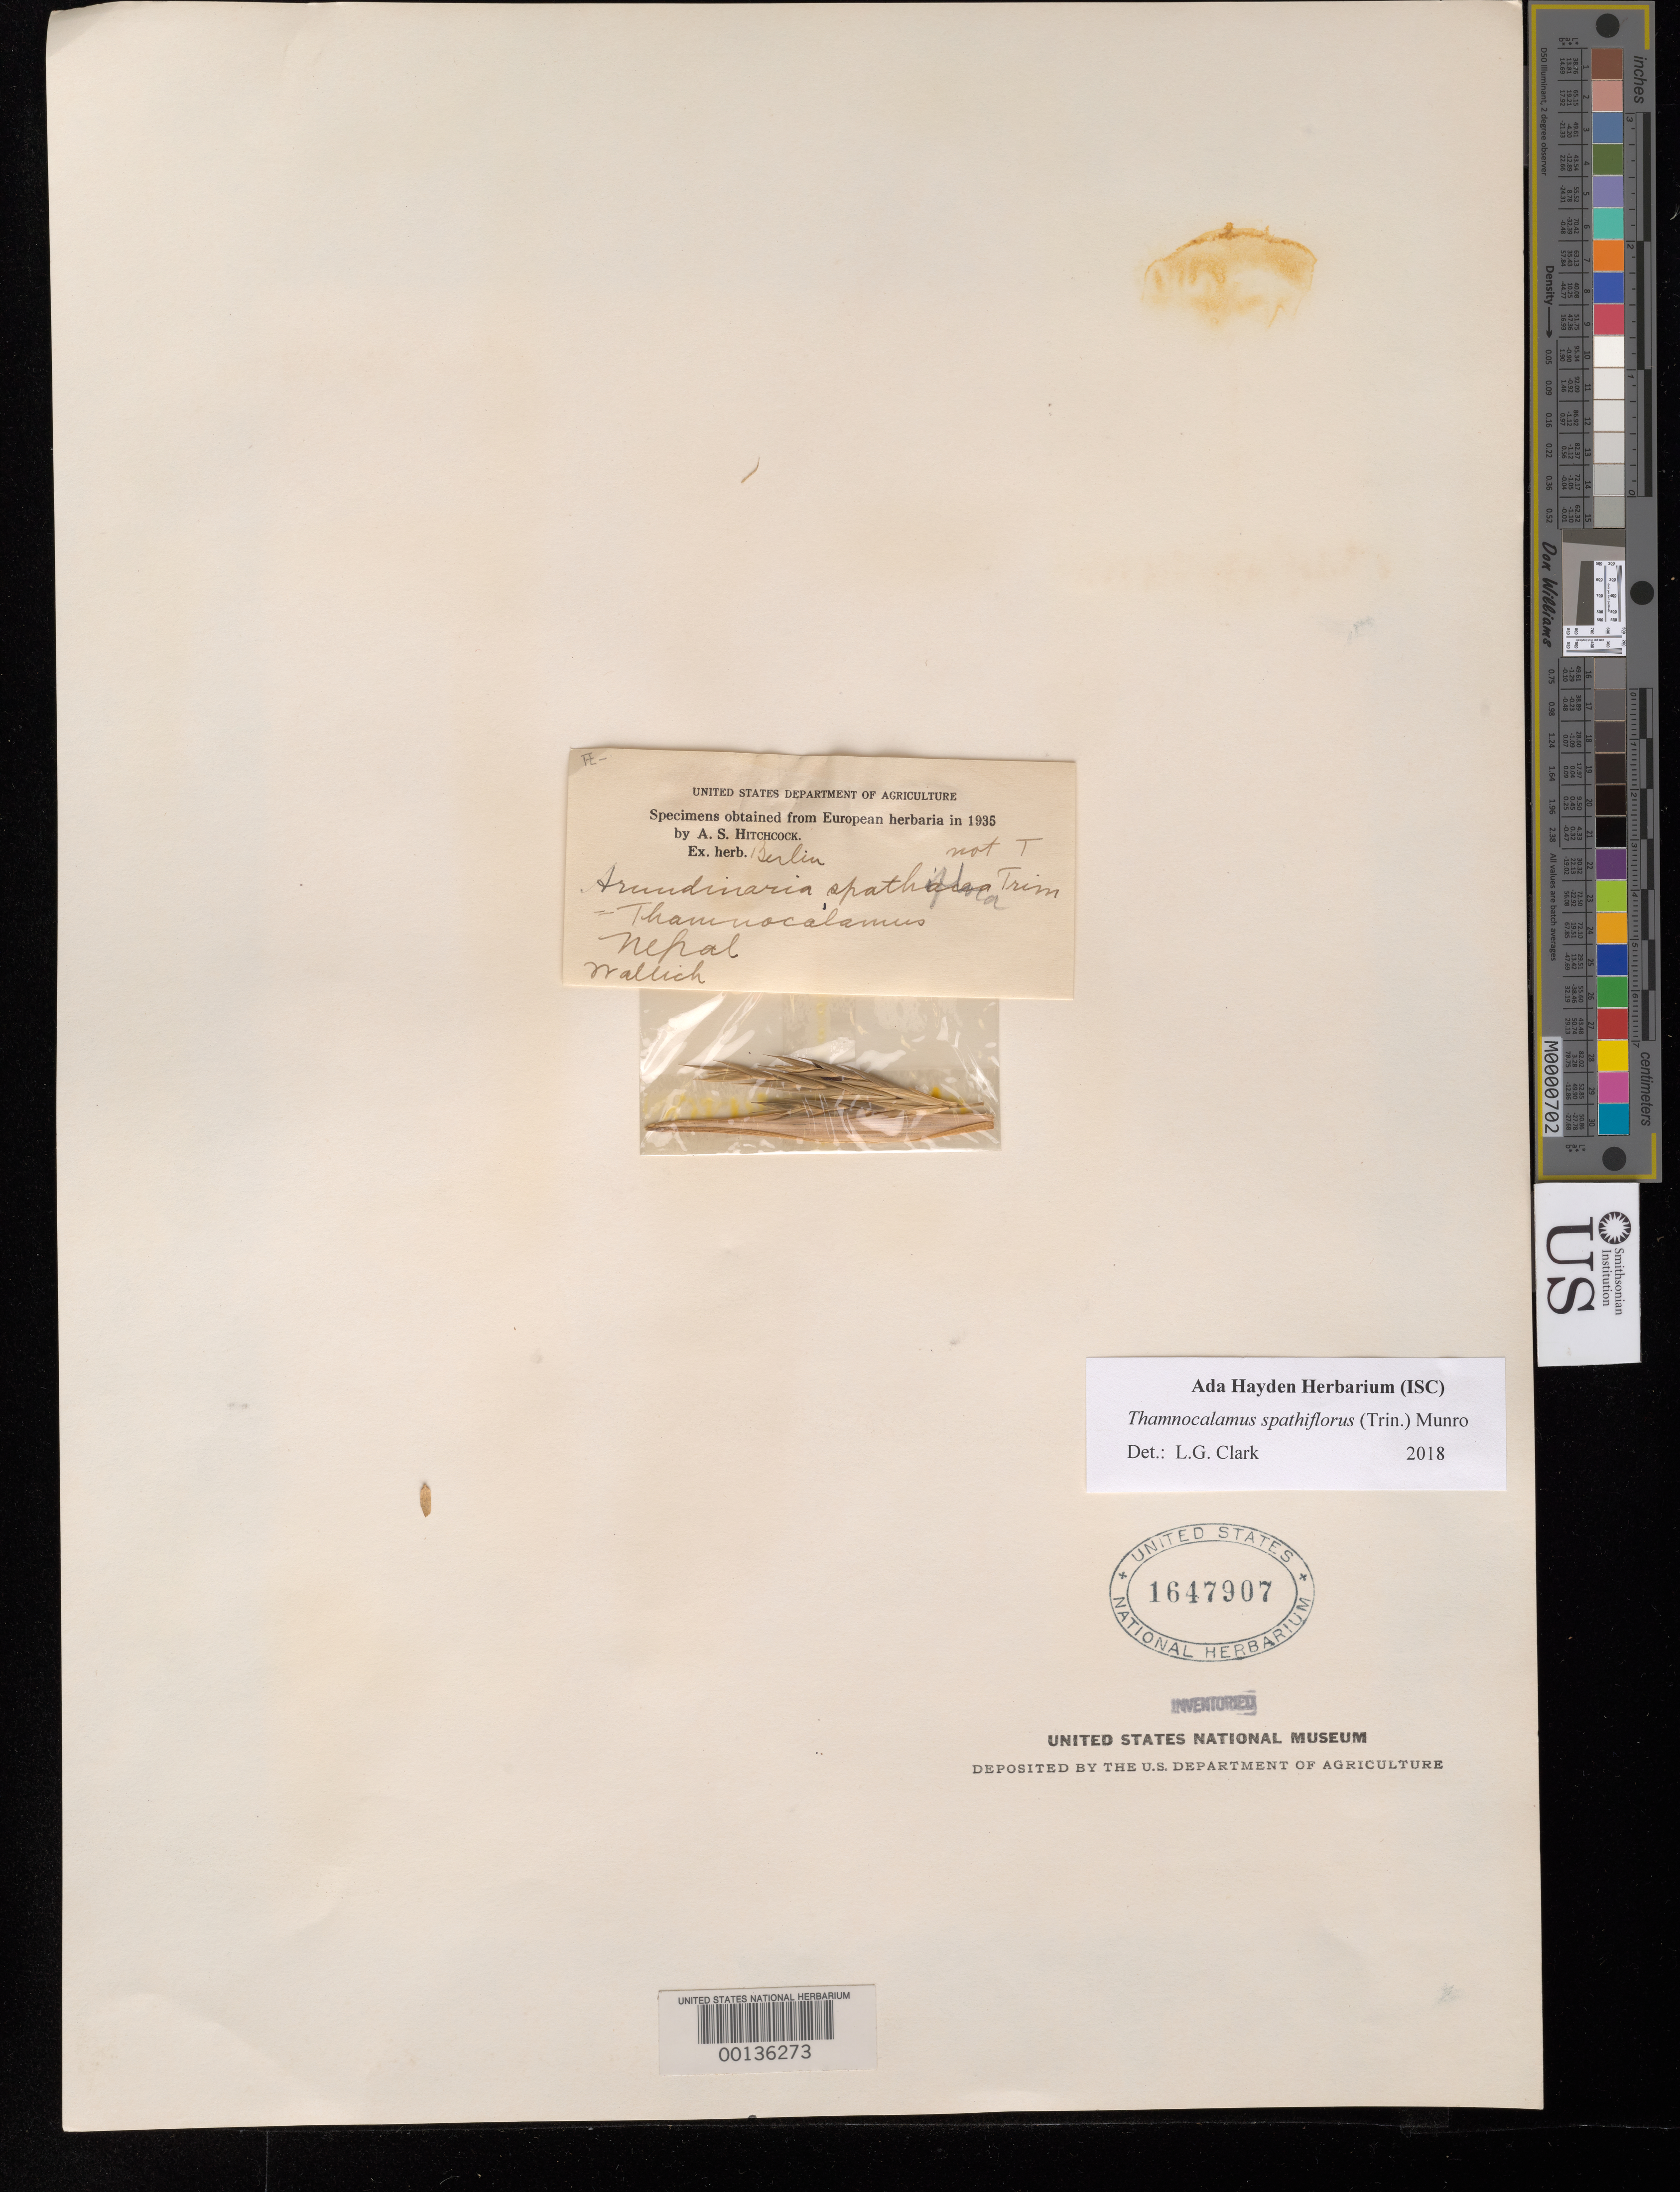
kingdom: Plantae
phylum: Tracheophyta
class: Liliopsida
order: Poales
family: Poaceae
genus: Thamnocalamus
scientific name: Thamnocalamus spathiflorus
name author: (Trin.) Munro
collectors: N. Wallich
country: Nepal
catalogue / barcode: US 1647907